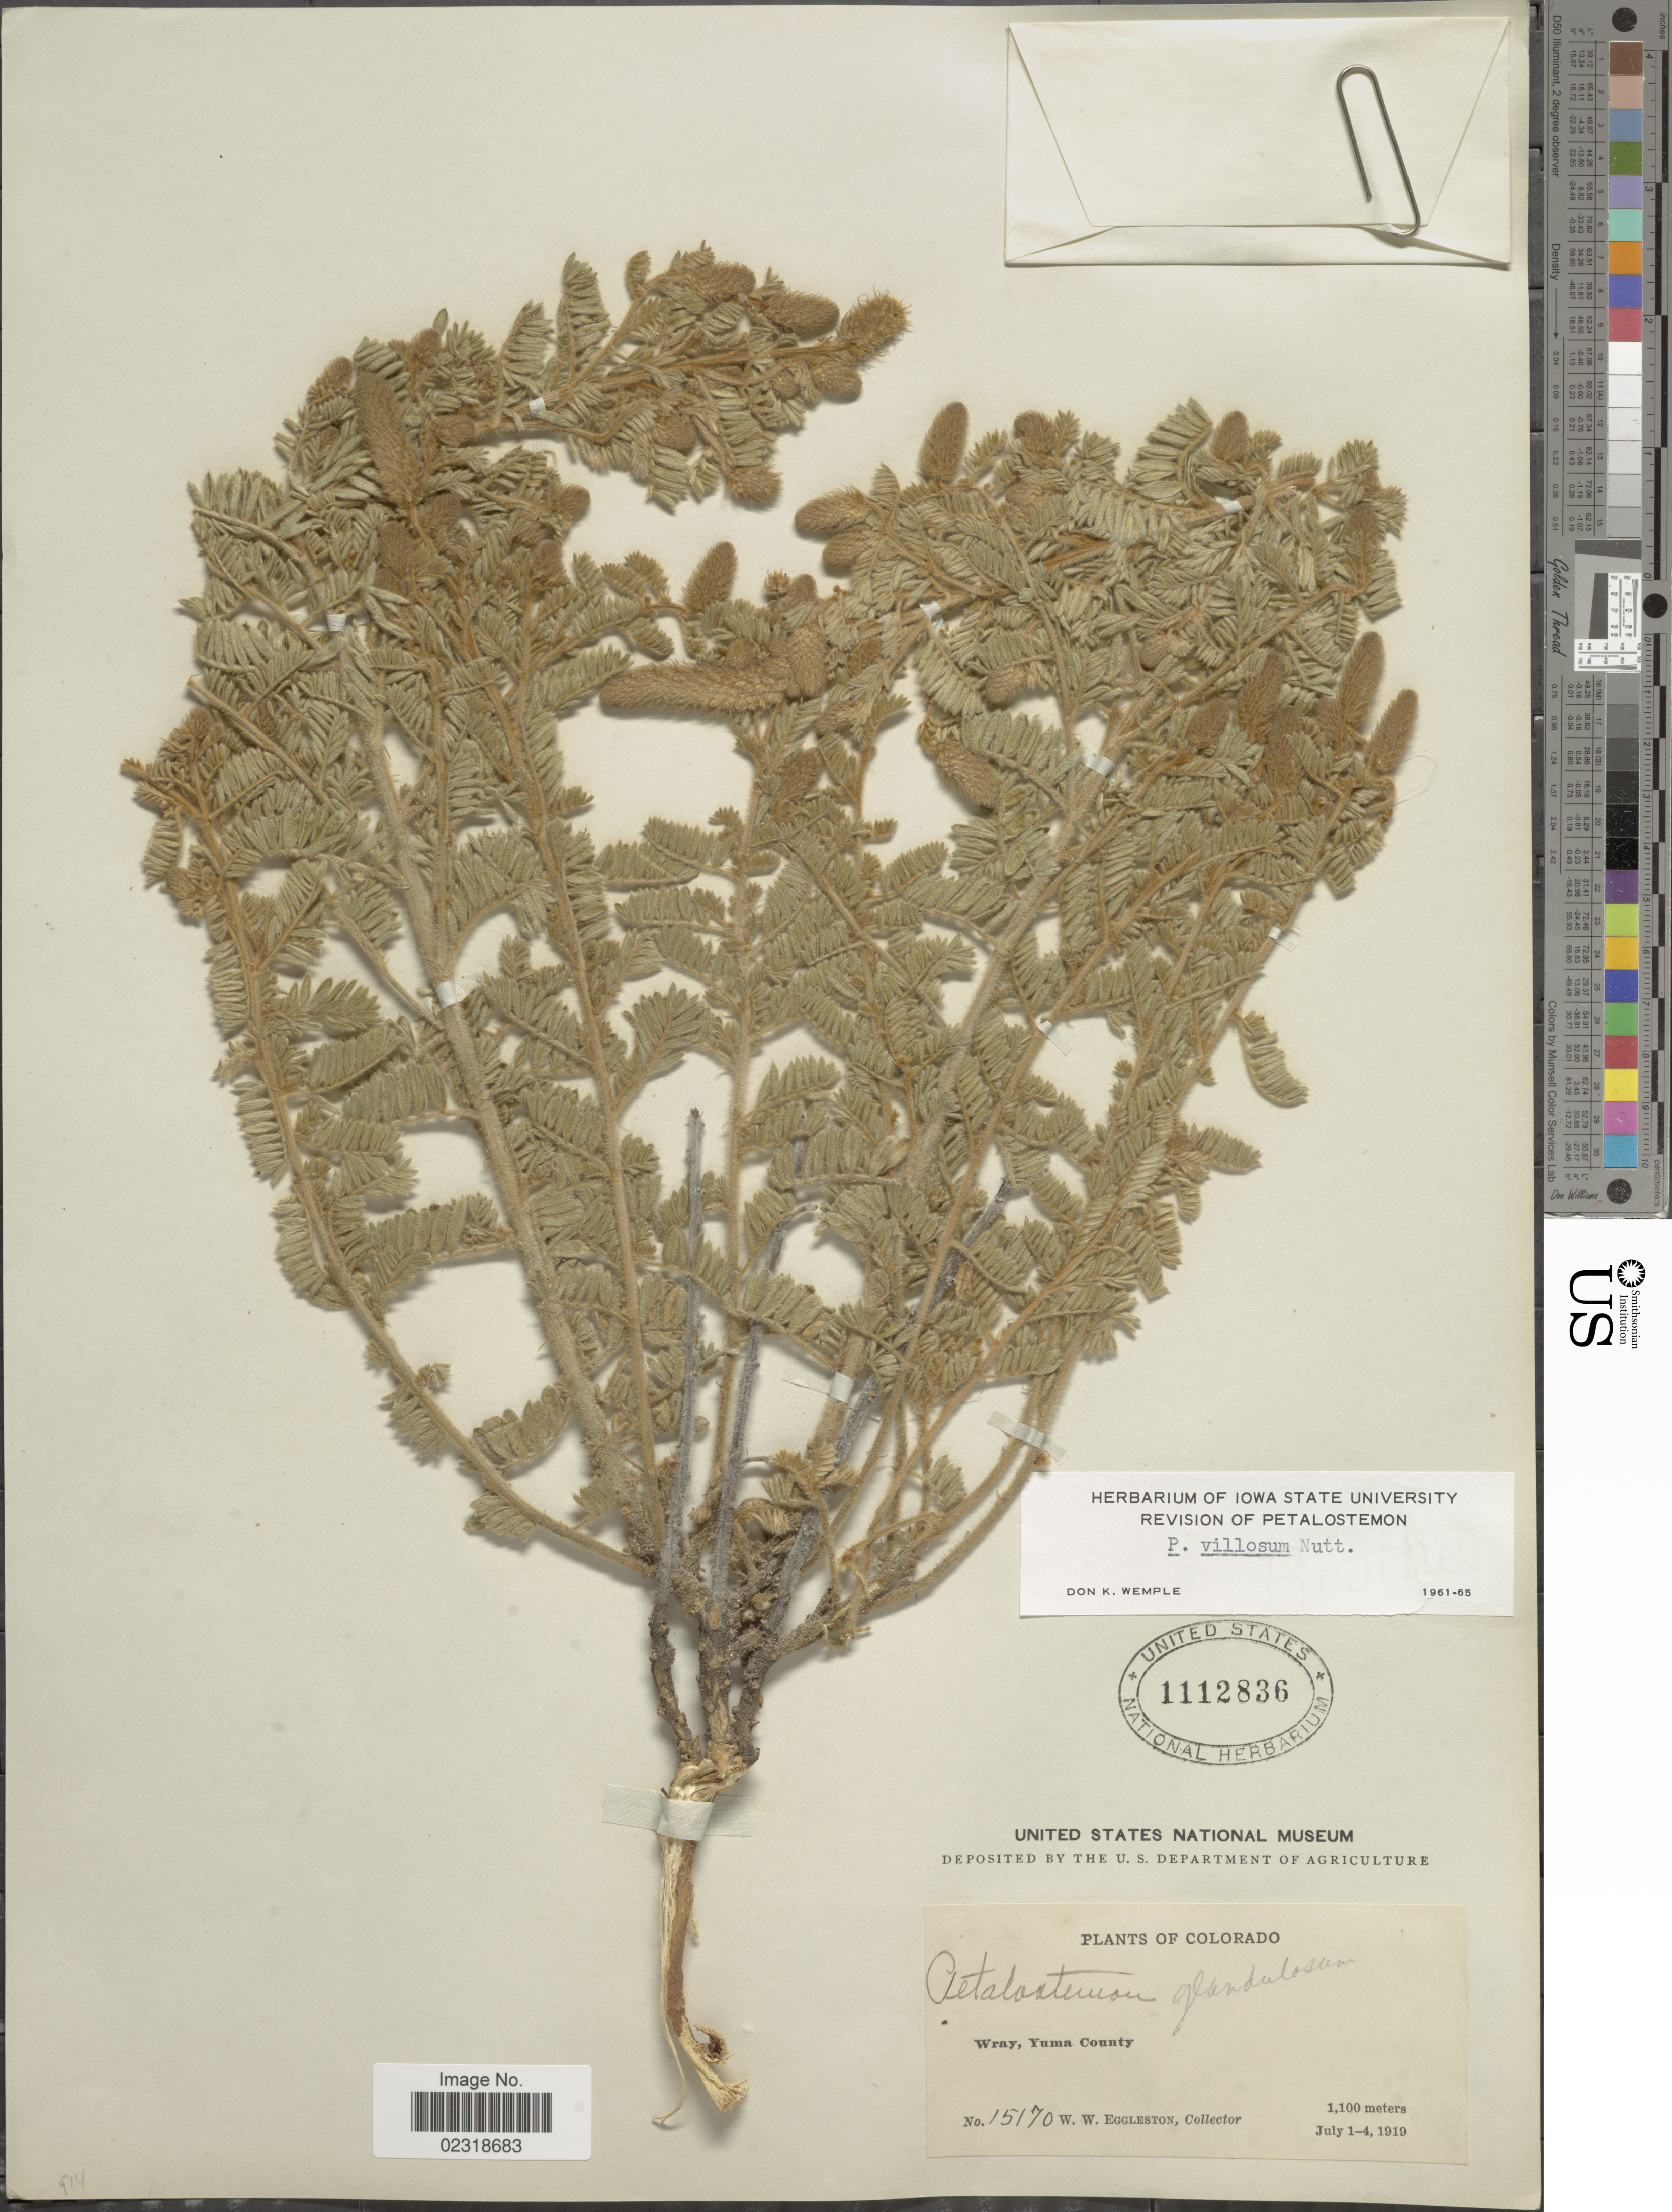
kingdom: Plantae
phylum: Tracheophyta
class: Magnoliopsida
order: Fabales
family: Fabaceae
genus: Dalea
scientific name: Dalea villosa var. villosa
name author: (Nutt.) Spreng.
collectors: W. W. Eggleston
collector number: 15170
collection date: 1919-07-01/1919-07-04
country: United States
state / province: Colorado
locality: Wray, Yuma County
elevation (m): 1100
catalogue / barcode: US 1112836